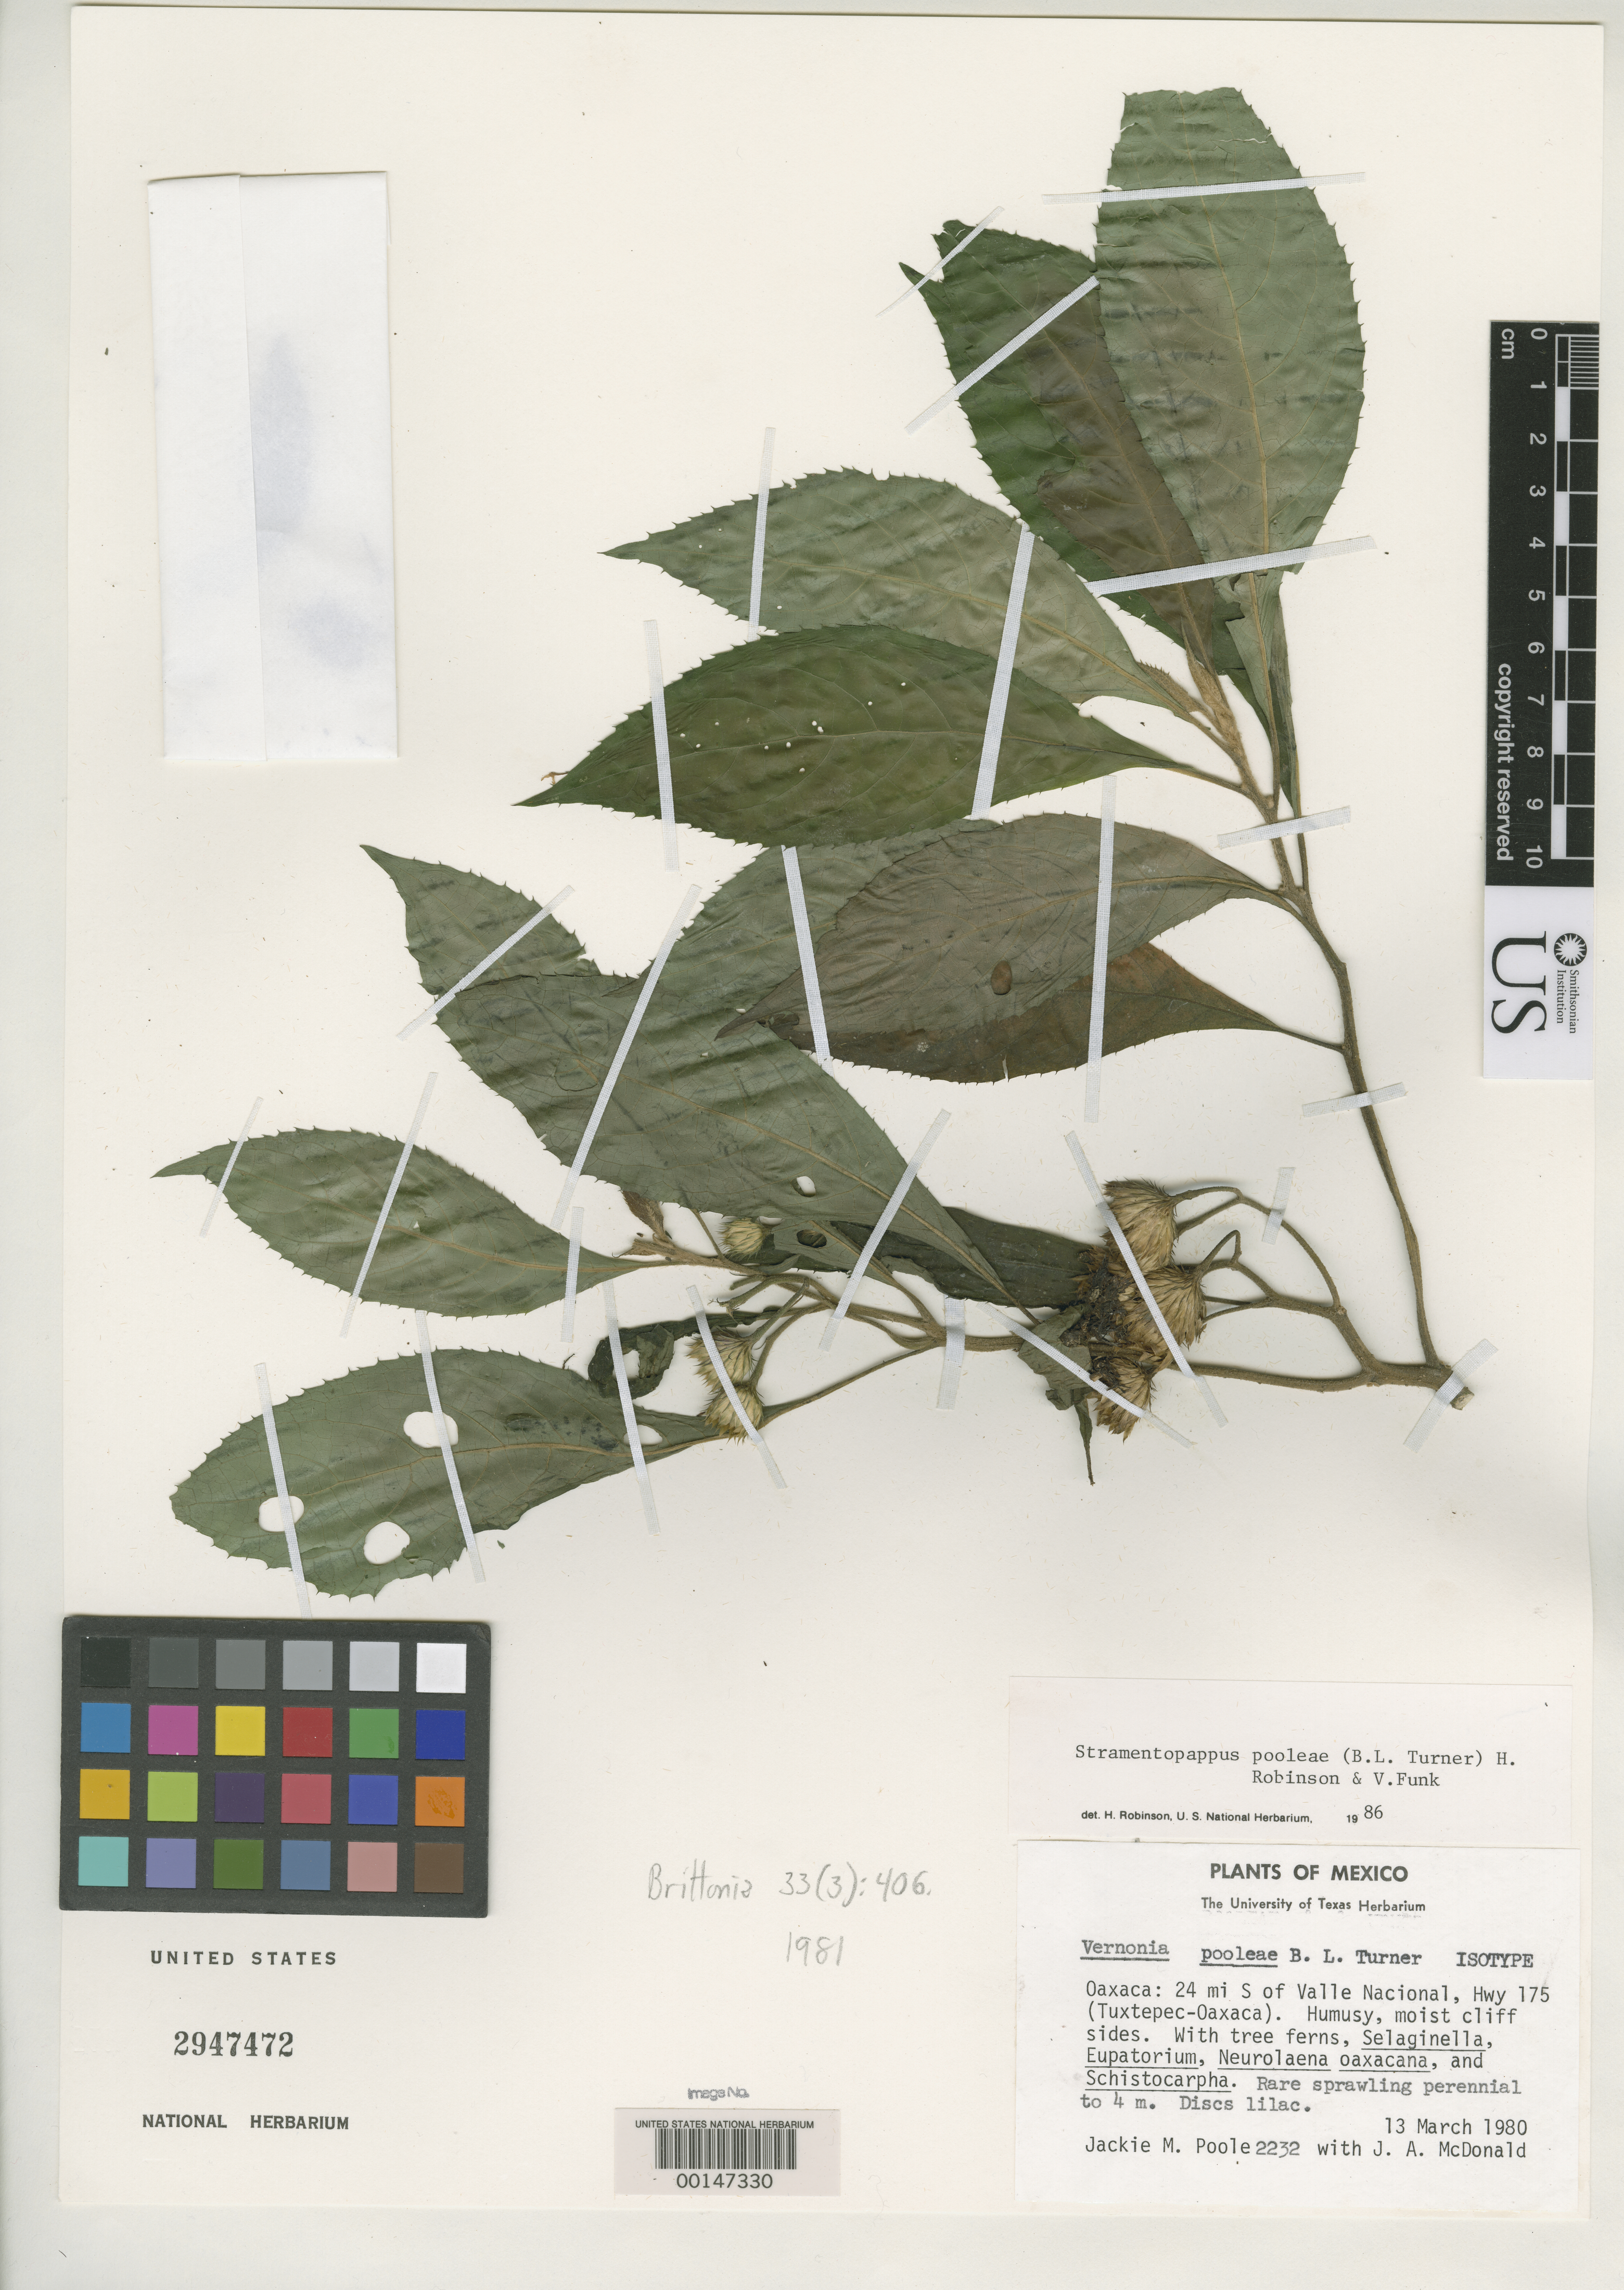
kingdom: Plantae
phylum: Tracheophyta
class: Magnoliopsida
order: Asterales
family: Asteraceae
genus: Vernonia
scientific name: Vernonia pooleae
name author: B.L. Turner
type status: Isotype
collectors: J. M. Poole & J. A. McDonald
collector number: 2232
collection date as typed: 13 Mar 1980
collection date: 1980-03-13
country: Mexico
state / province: Oaxaca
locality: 24 m. S of Valle Nacional. Hwy 175 (Tuxtepec - Oaxaca).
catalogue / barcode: US 2947472